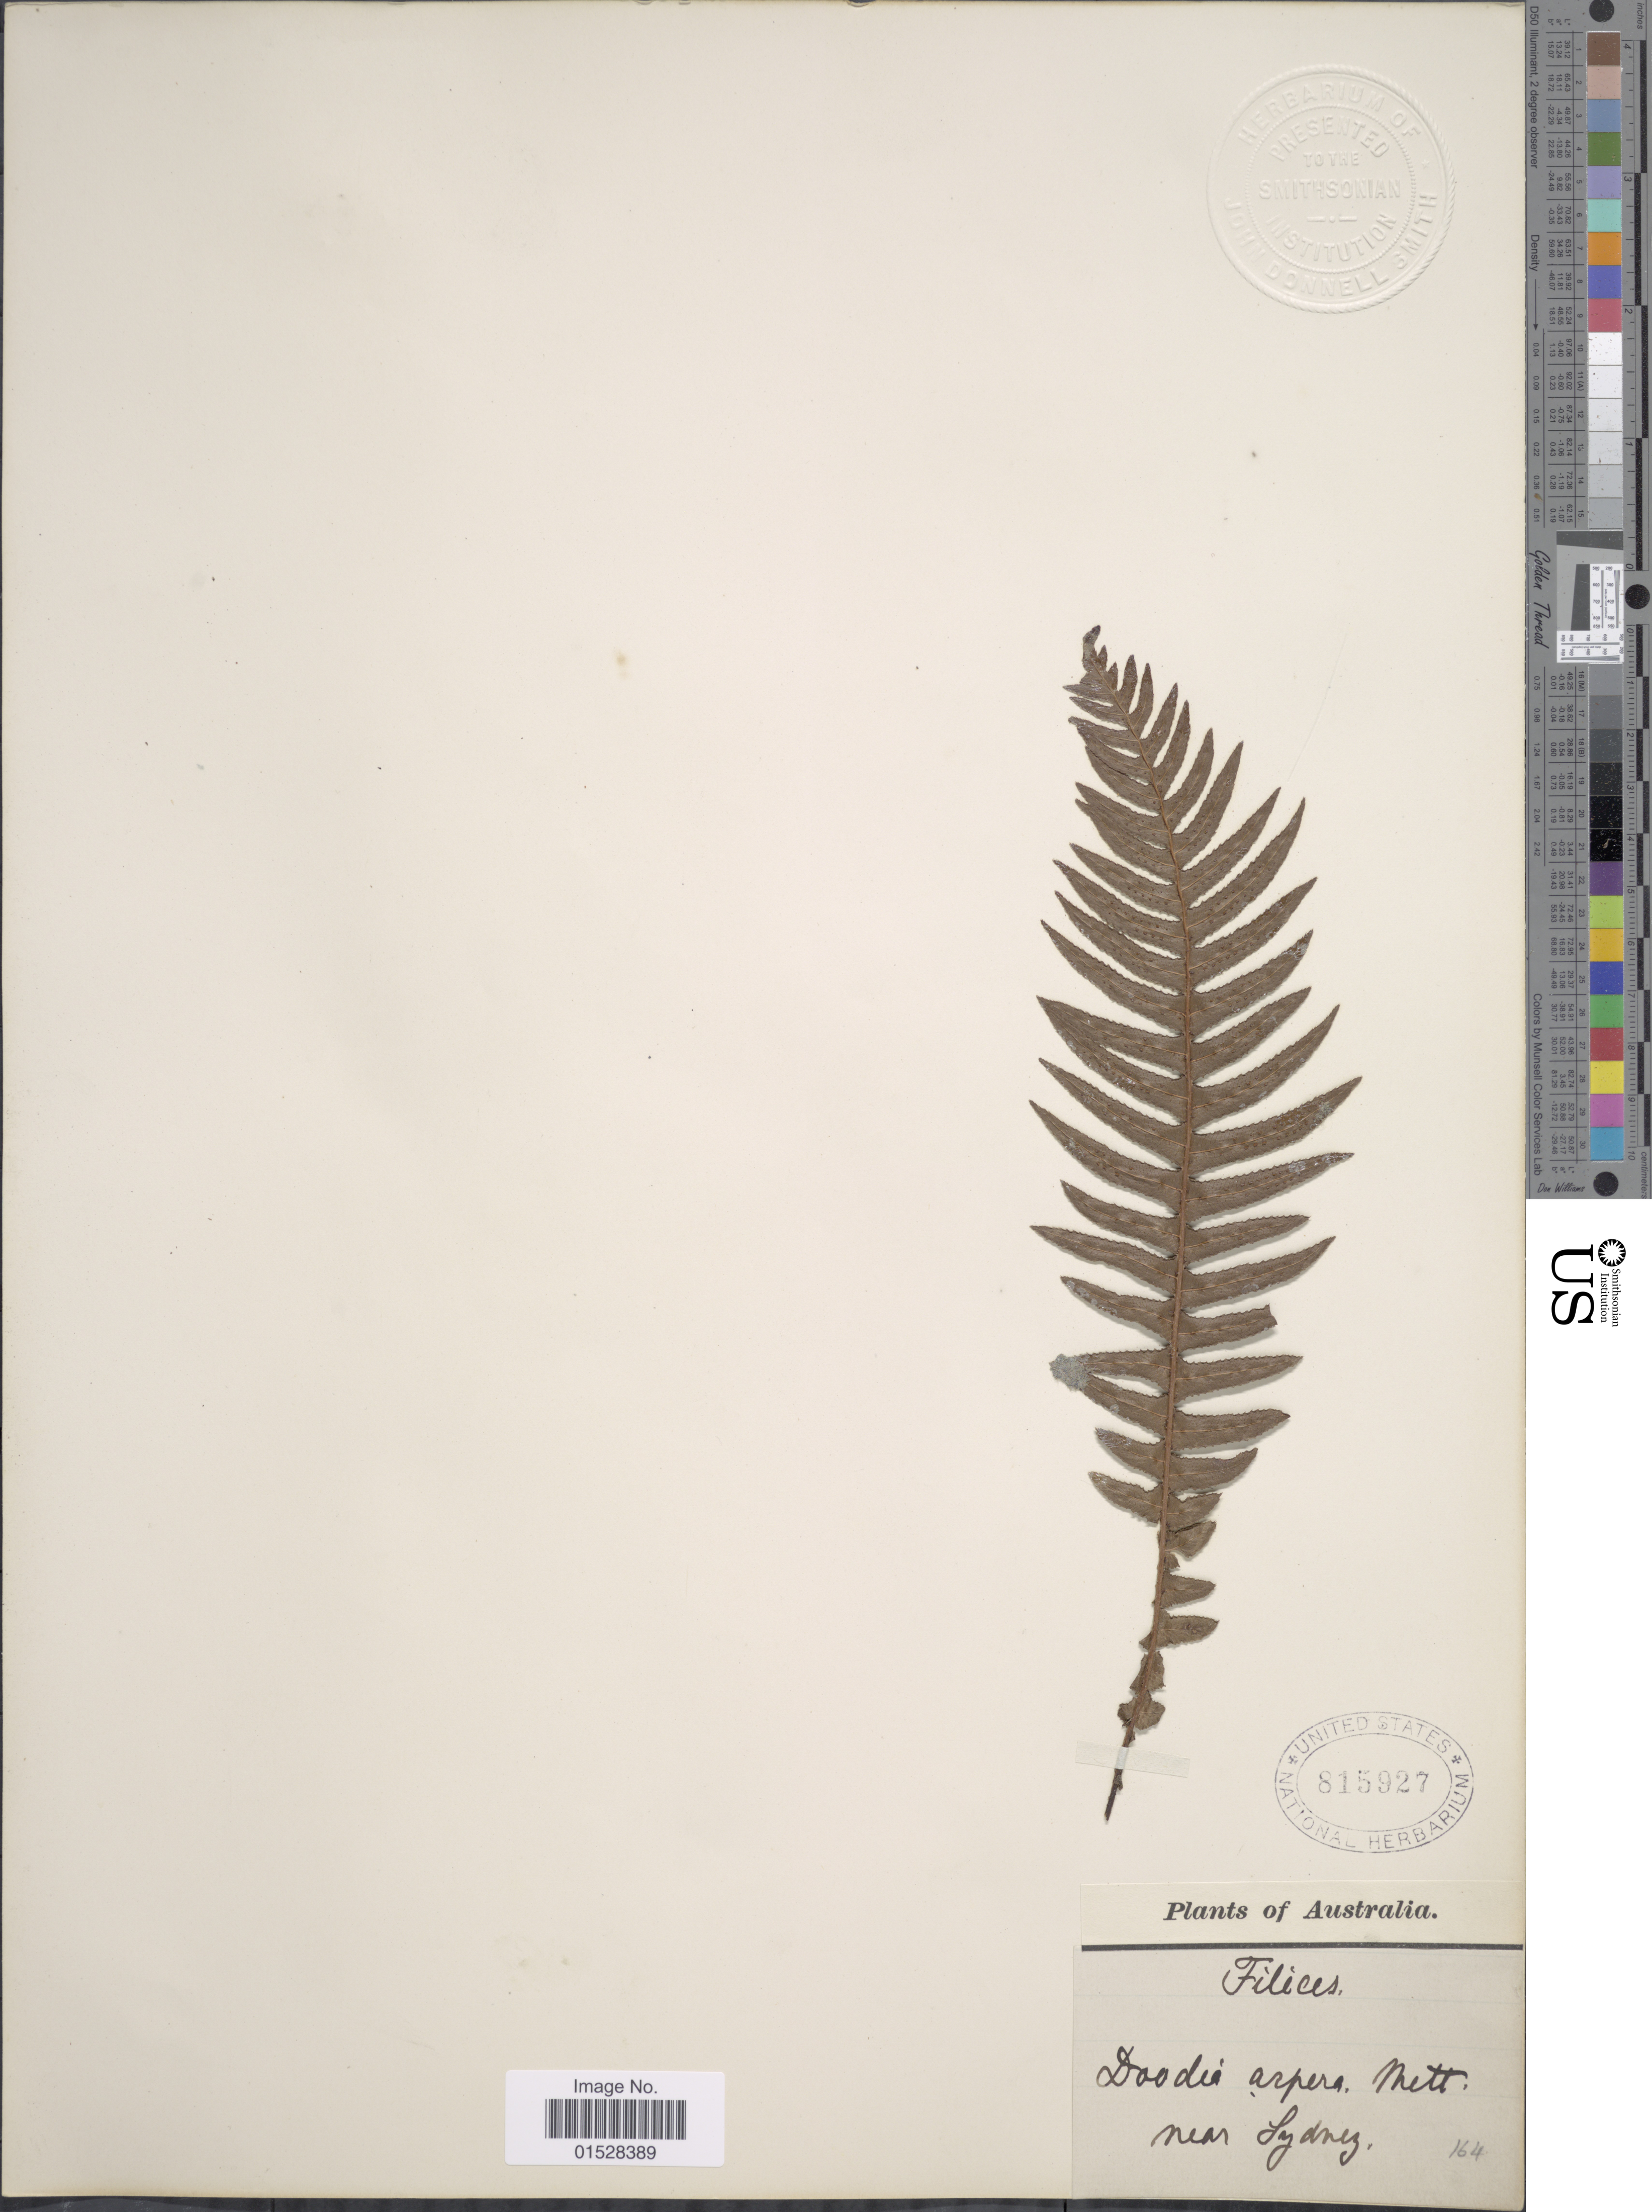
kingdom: Plantae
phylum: Tracheophyta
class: Polypodiopsida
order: Polypodiales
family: Blechnaceae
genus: Blechnum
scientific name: Blechnum neohollandicum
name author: Christenh.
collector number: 164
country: Australia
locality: Near Sydney.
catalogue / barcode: US 815927